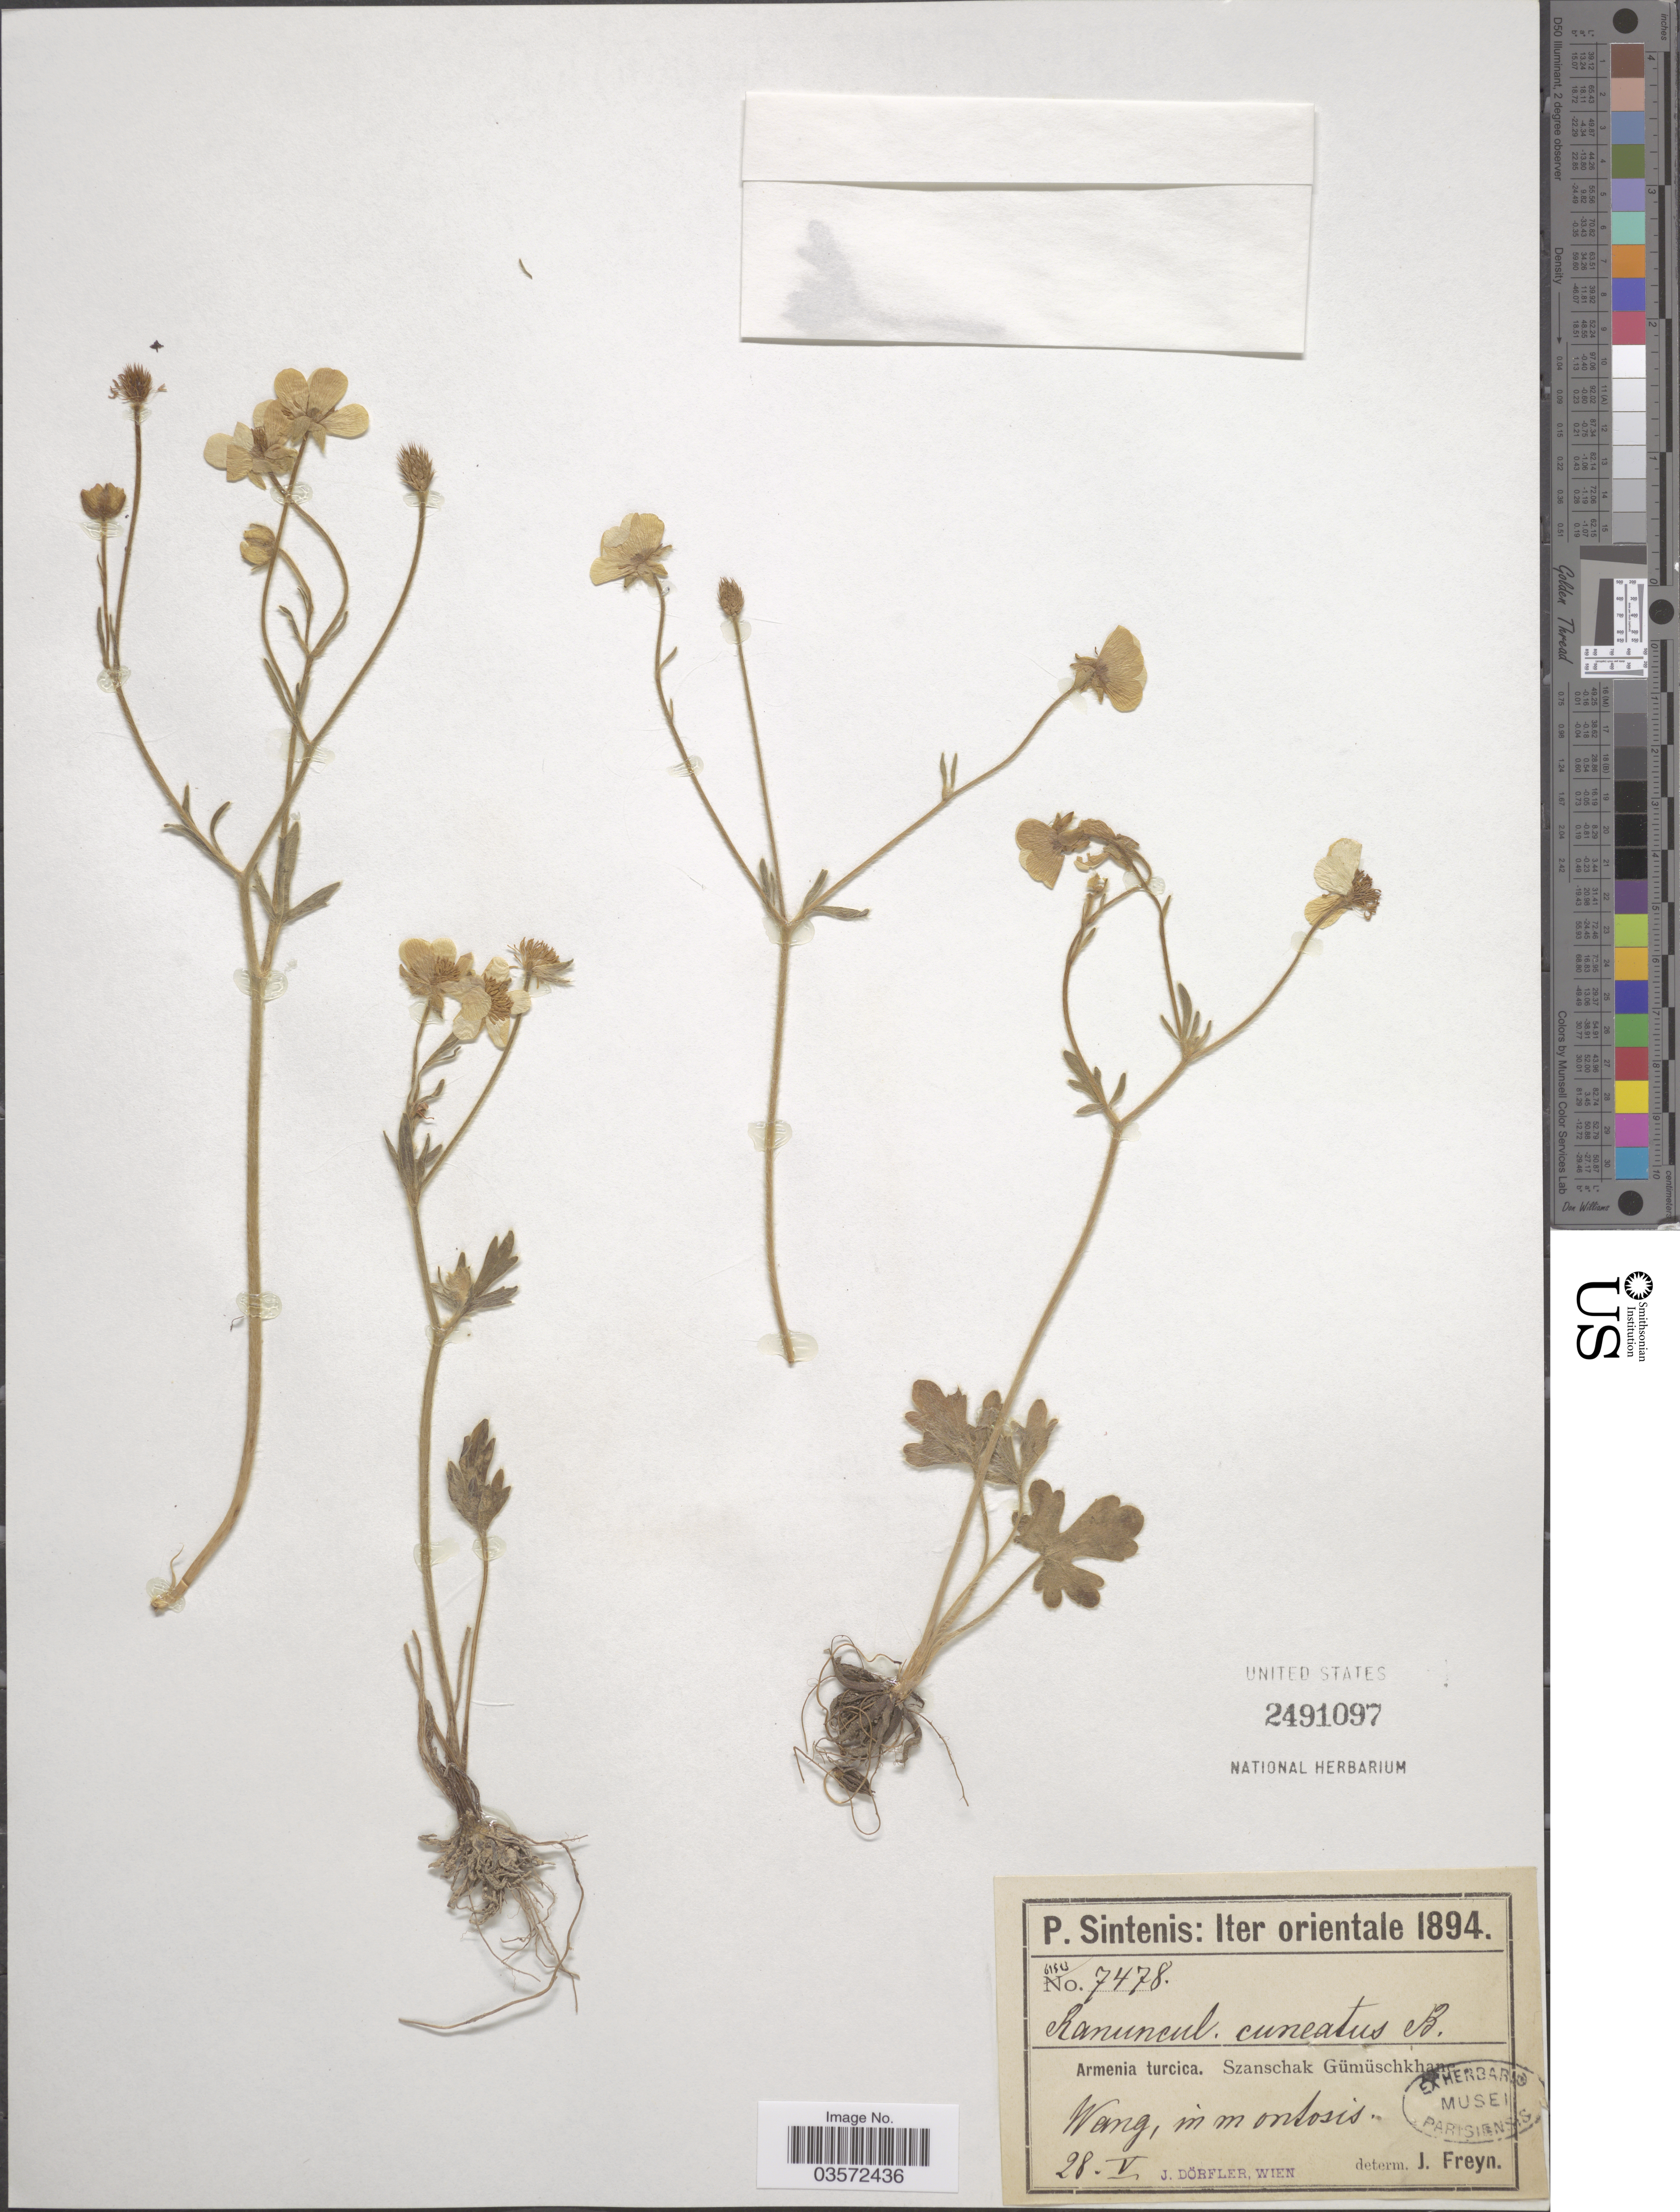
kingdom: Plantae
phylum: Tracheophyta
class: Magnoliopsida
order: Ranunculales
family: Ranunculaceae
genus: Ranunculus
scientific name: Ranunculus cuneatus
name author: Boiss.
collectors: J. Dörfler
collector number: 7478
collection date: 1894-05-28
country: Armenia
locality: Iter orientale. Armenia turcica. Szanschak Gümüschkhane. Wang, in montosis.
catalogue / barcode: US 2491097